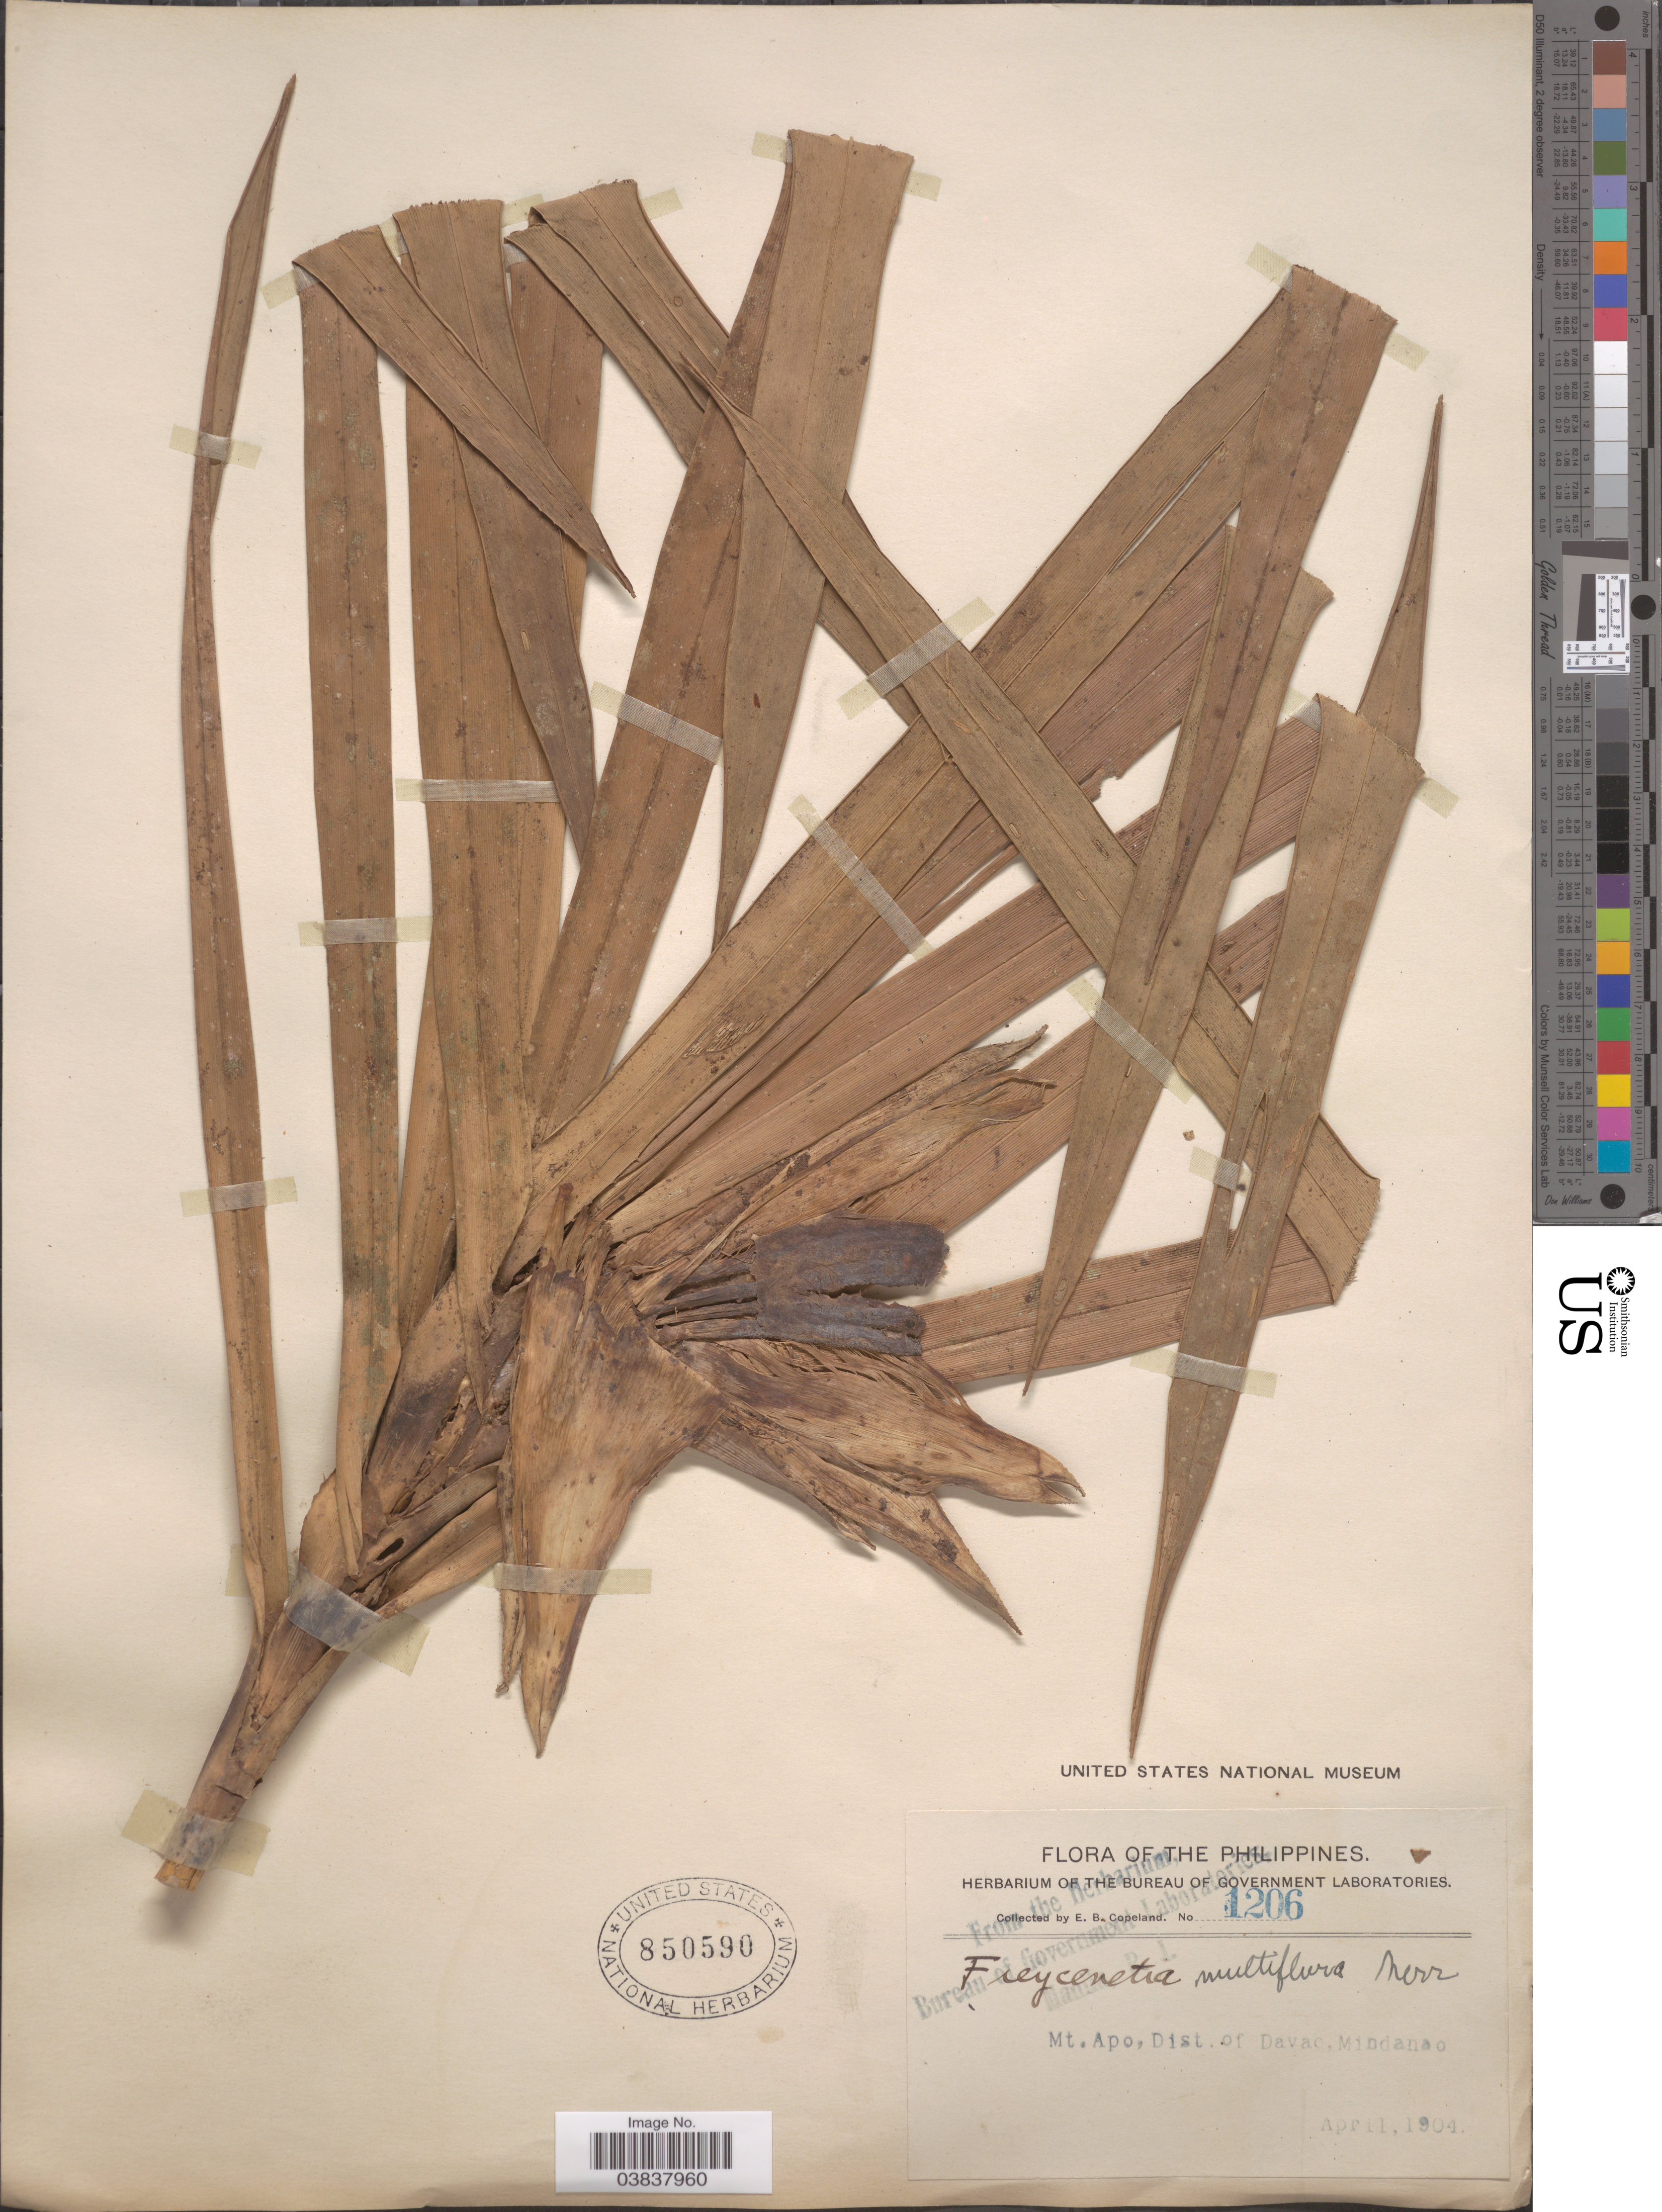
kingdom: Plantae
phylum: Tracheophyta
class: Liliopsida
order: Pandanales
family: Pandanaceae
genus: Freycinetia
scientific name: Freycinetia multiflora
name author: Merr.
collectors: E. B. Copeland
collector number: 1206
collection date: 1904-04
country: Philippines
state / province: Davao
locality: Mt. Apo, Dist. of Apao, Mindanao.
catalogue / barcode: US 850590